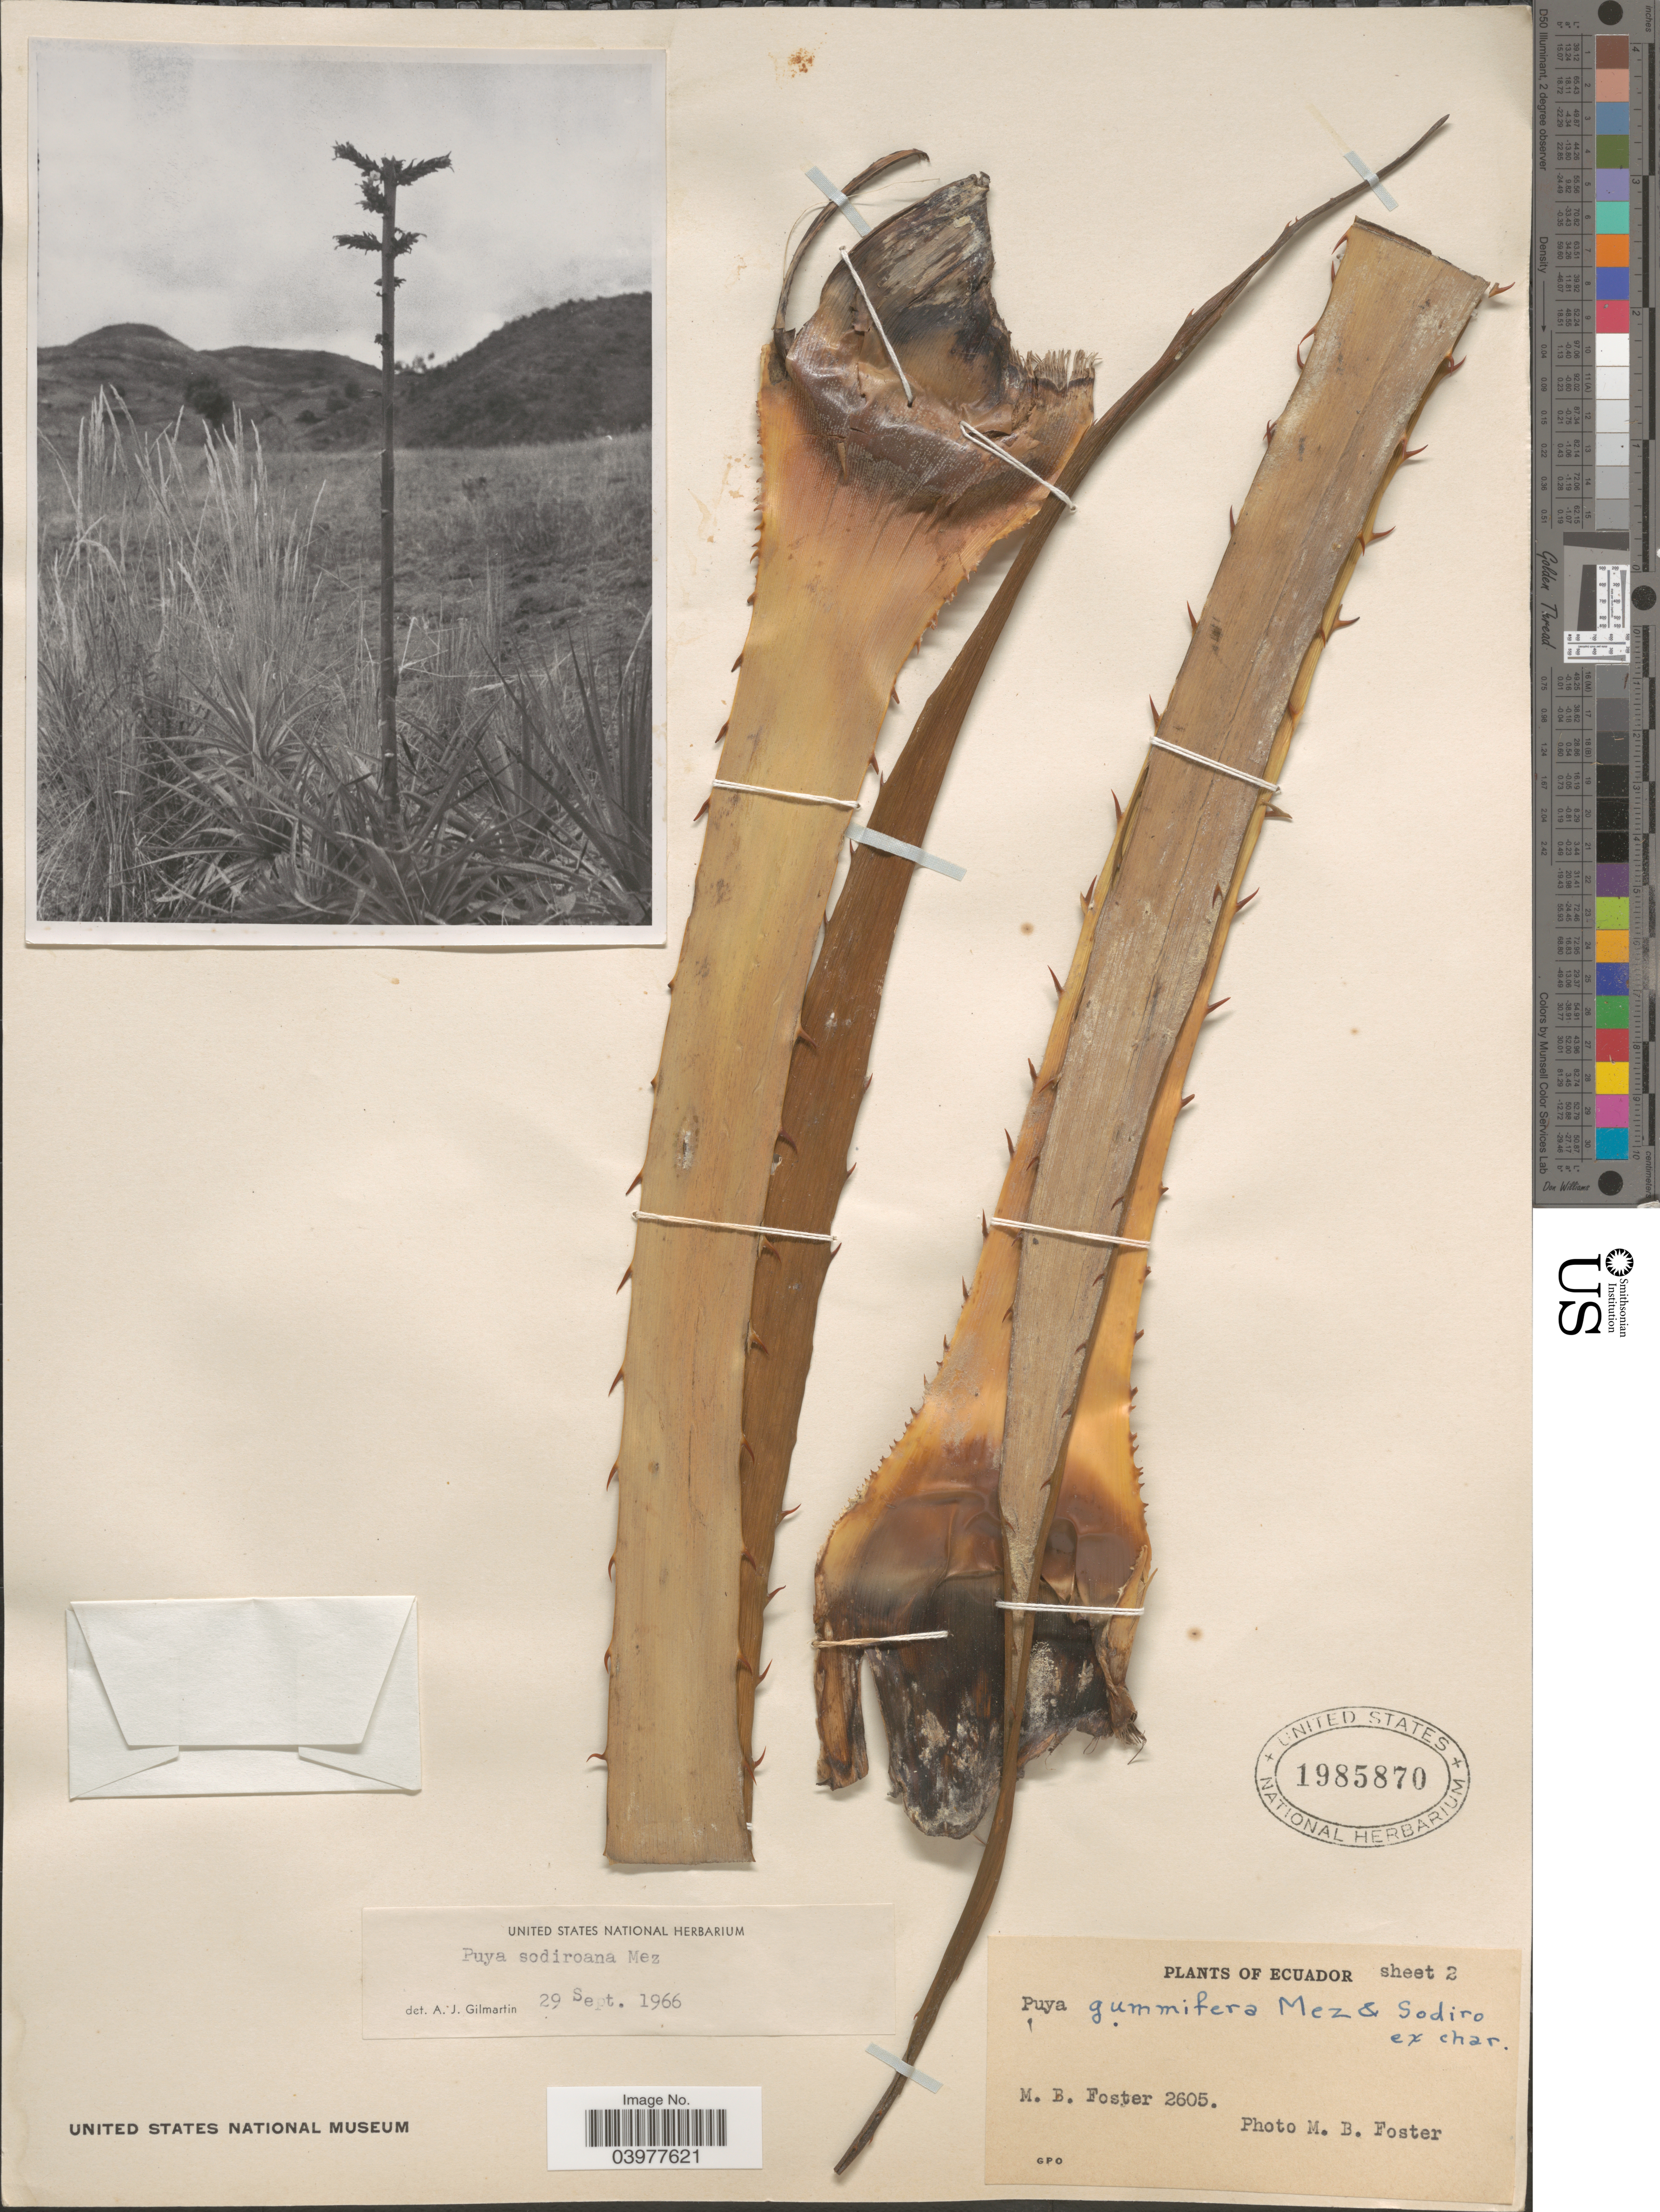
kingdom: Plantae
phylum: Tracheophyta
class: Liliopsida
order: Poales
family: Bromeliaceae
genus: Puya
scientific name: Puya sodiroana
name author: Mez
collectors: M. B. Foster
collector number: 2605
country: Ecuador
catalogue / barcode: US 1985870